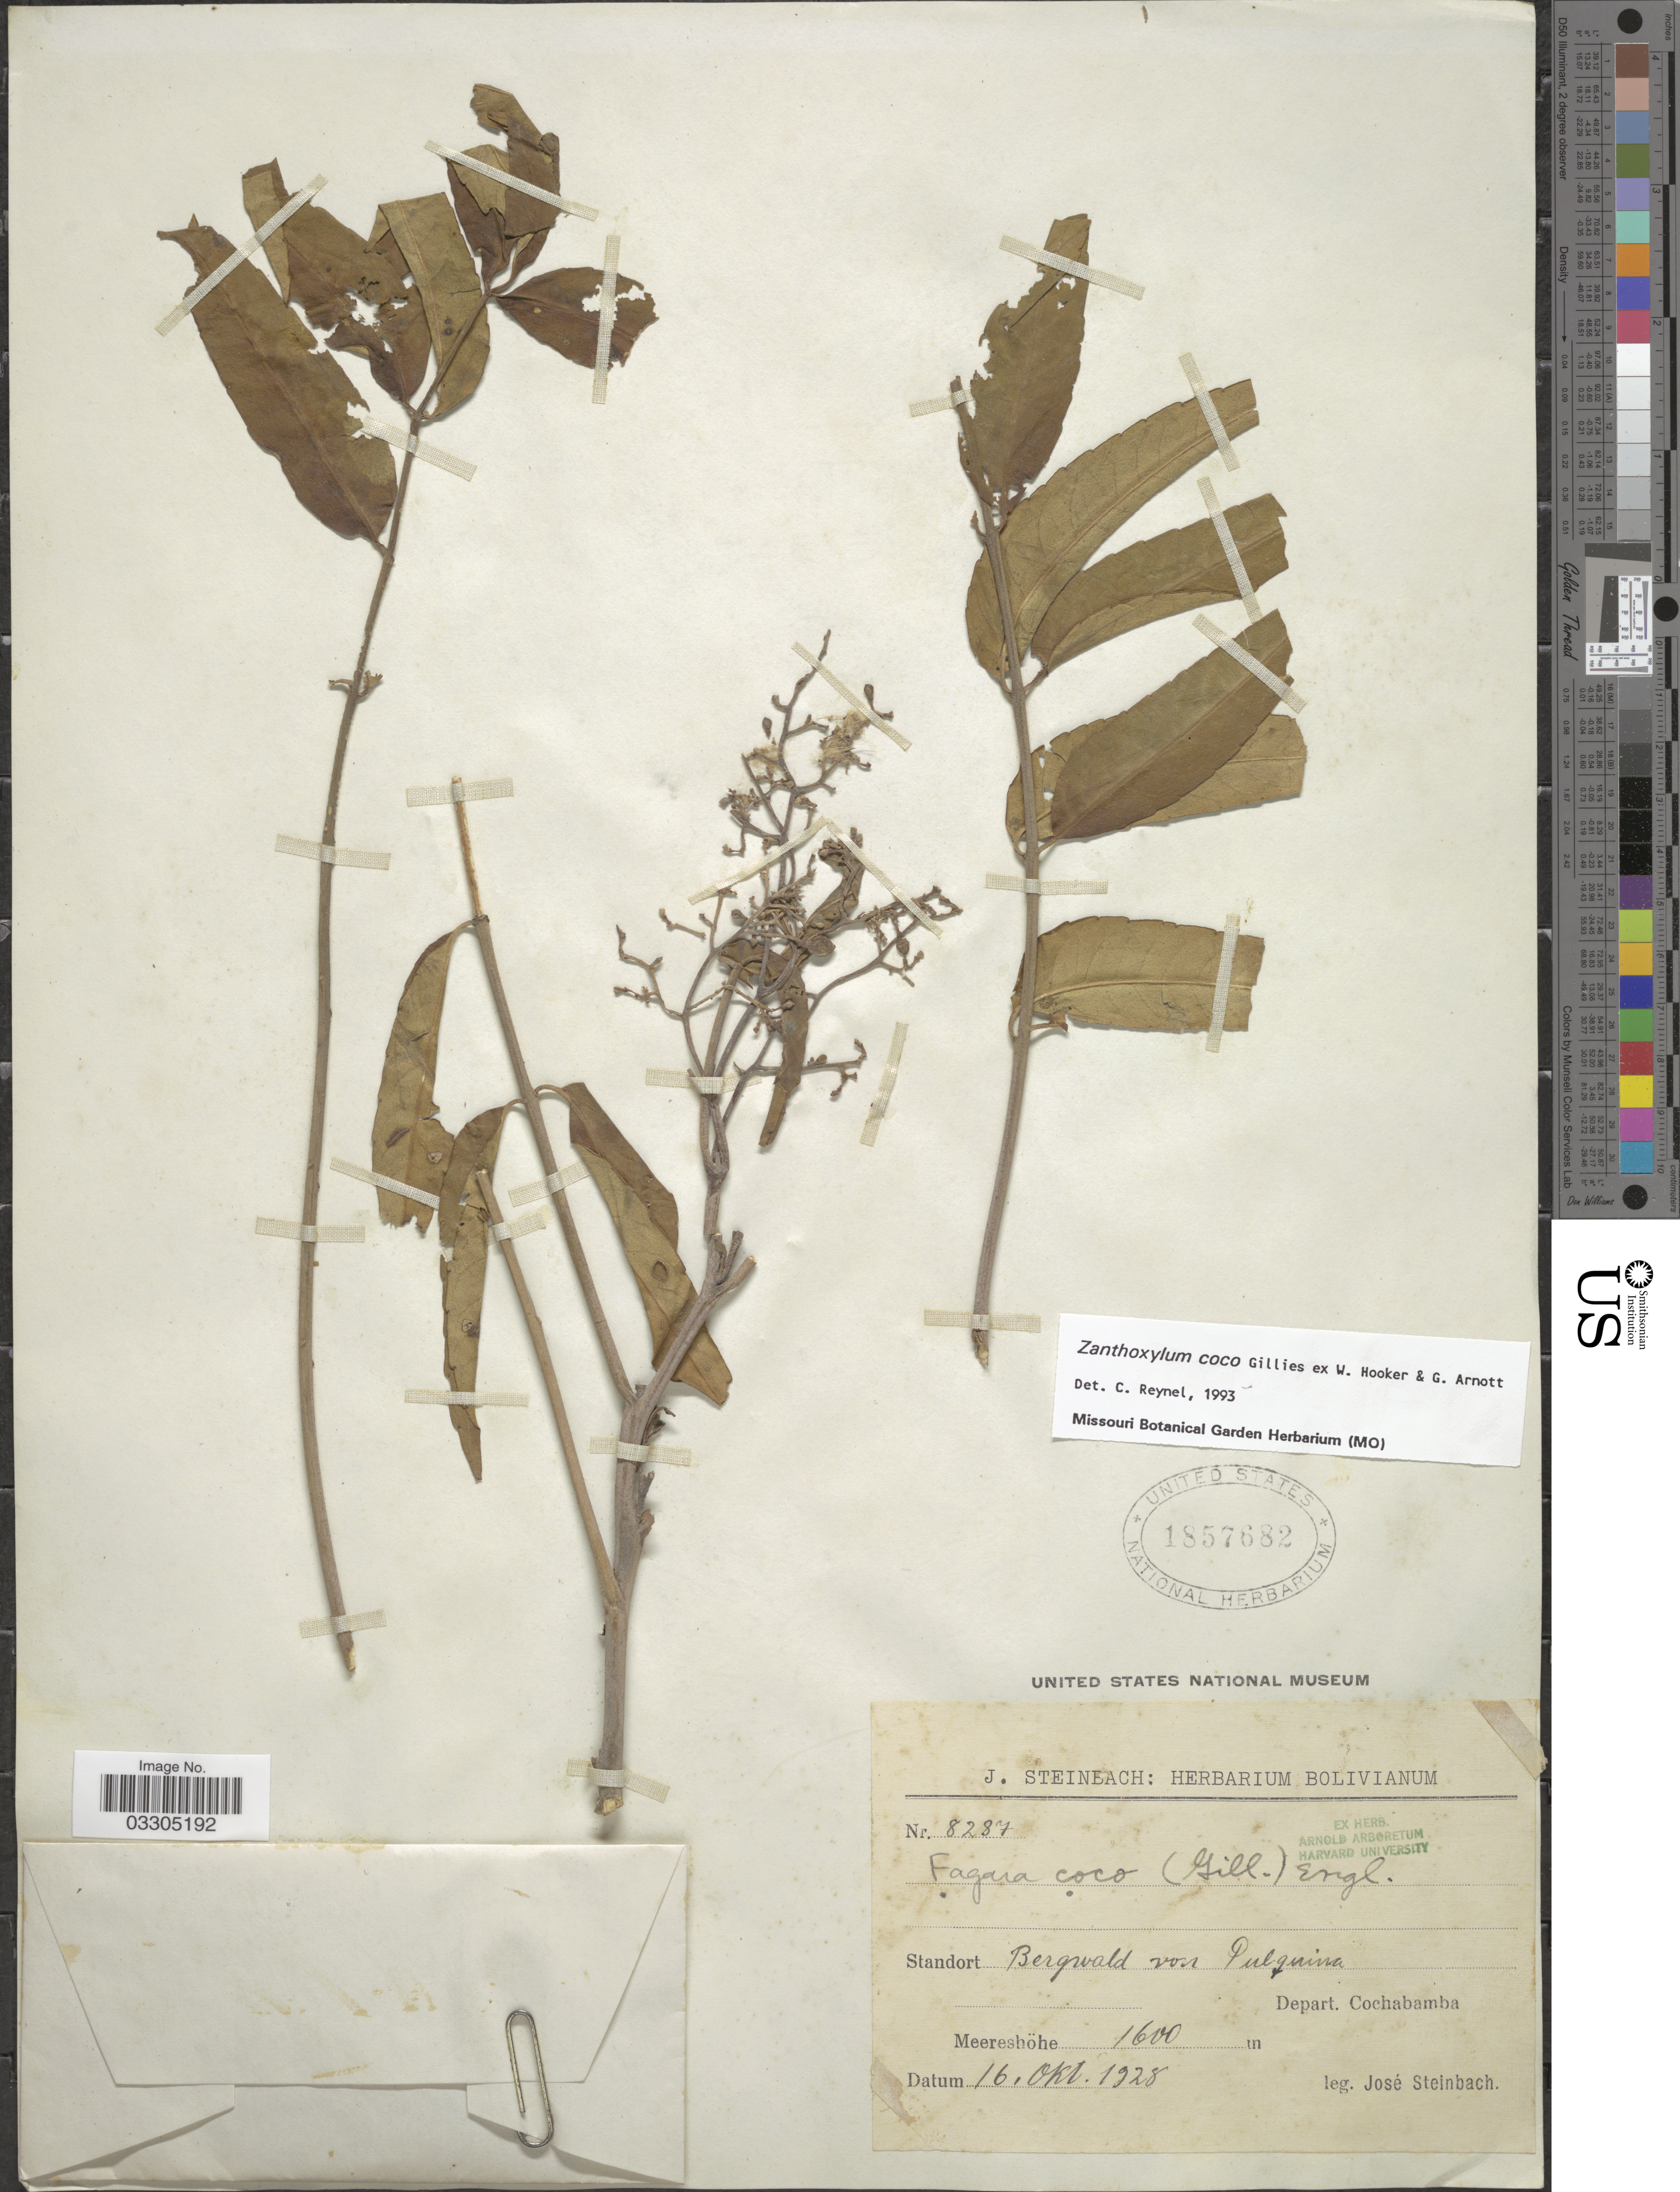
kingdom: Plantae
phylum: Tracheophyta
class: Magnoliopsida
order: Sapindales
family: Rutaceae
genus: Zanthoxylum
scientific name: Zanthoxylum coco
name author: Hook. & Arn.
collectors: J. Steinbach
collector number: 8287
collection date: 1928-10-16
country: Bolivia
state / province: Cochabamba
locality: Standort Bergwald von Pulgina, Depart. Cochabamba.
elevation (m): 1600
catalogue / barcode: US 1857682